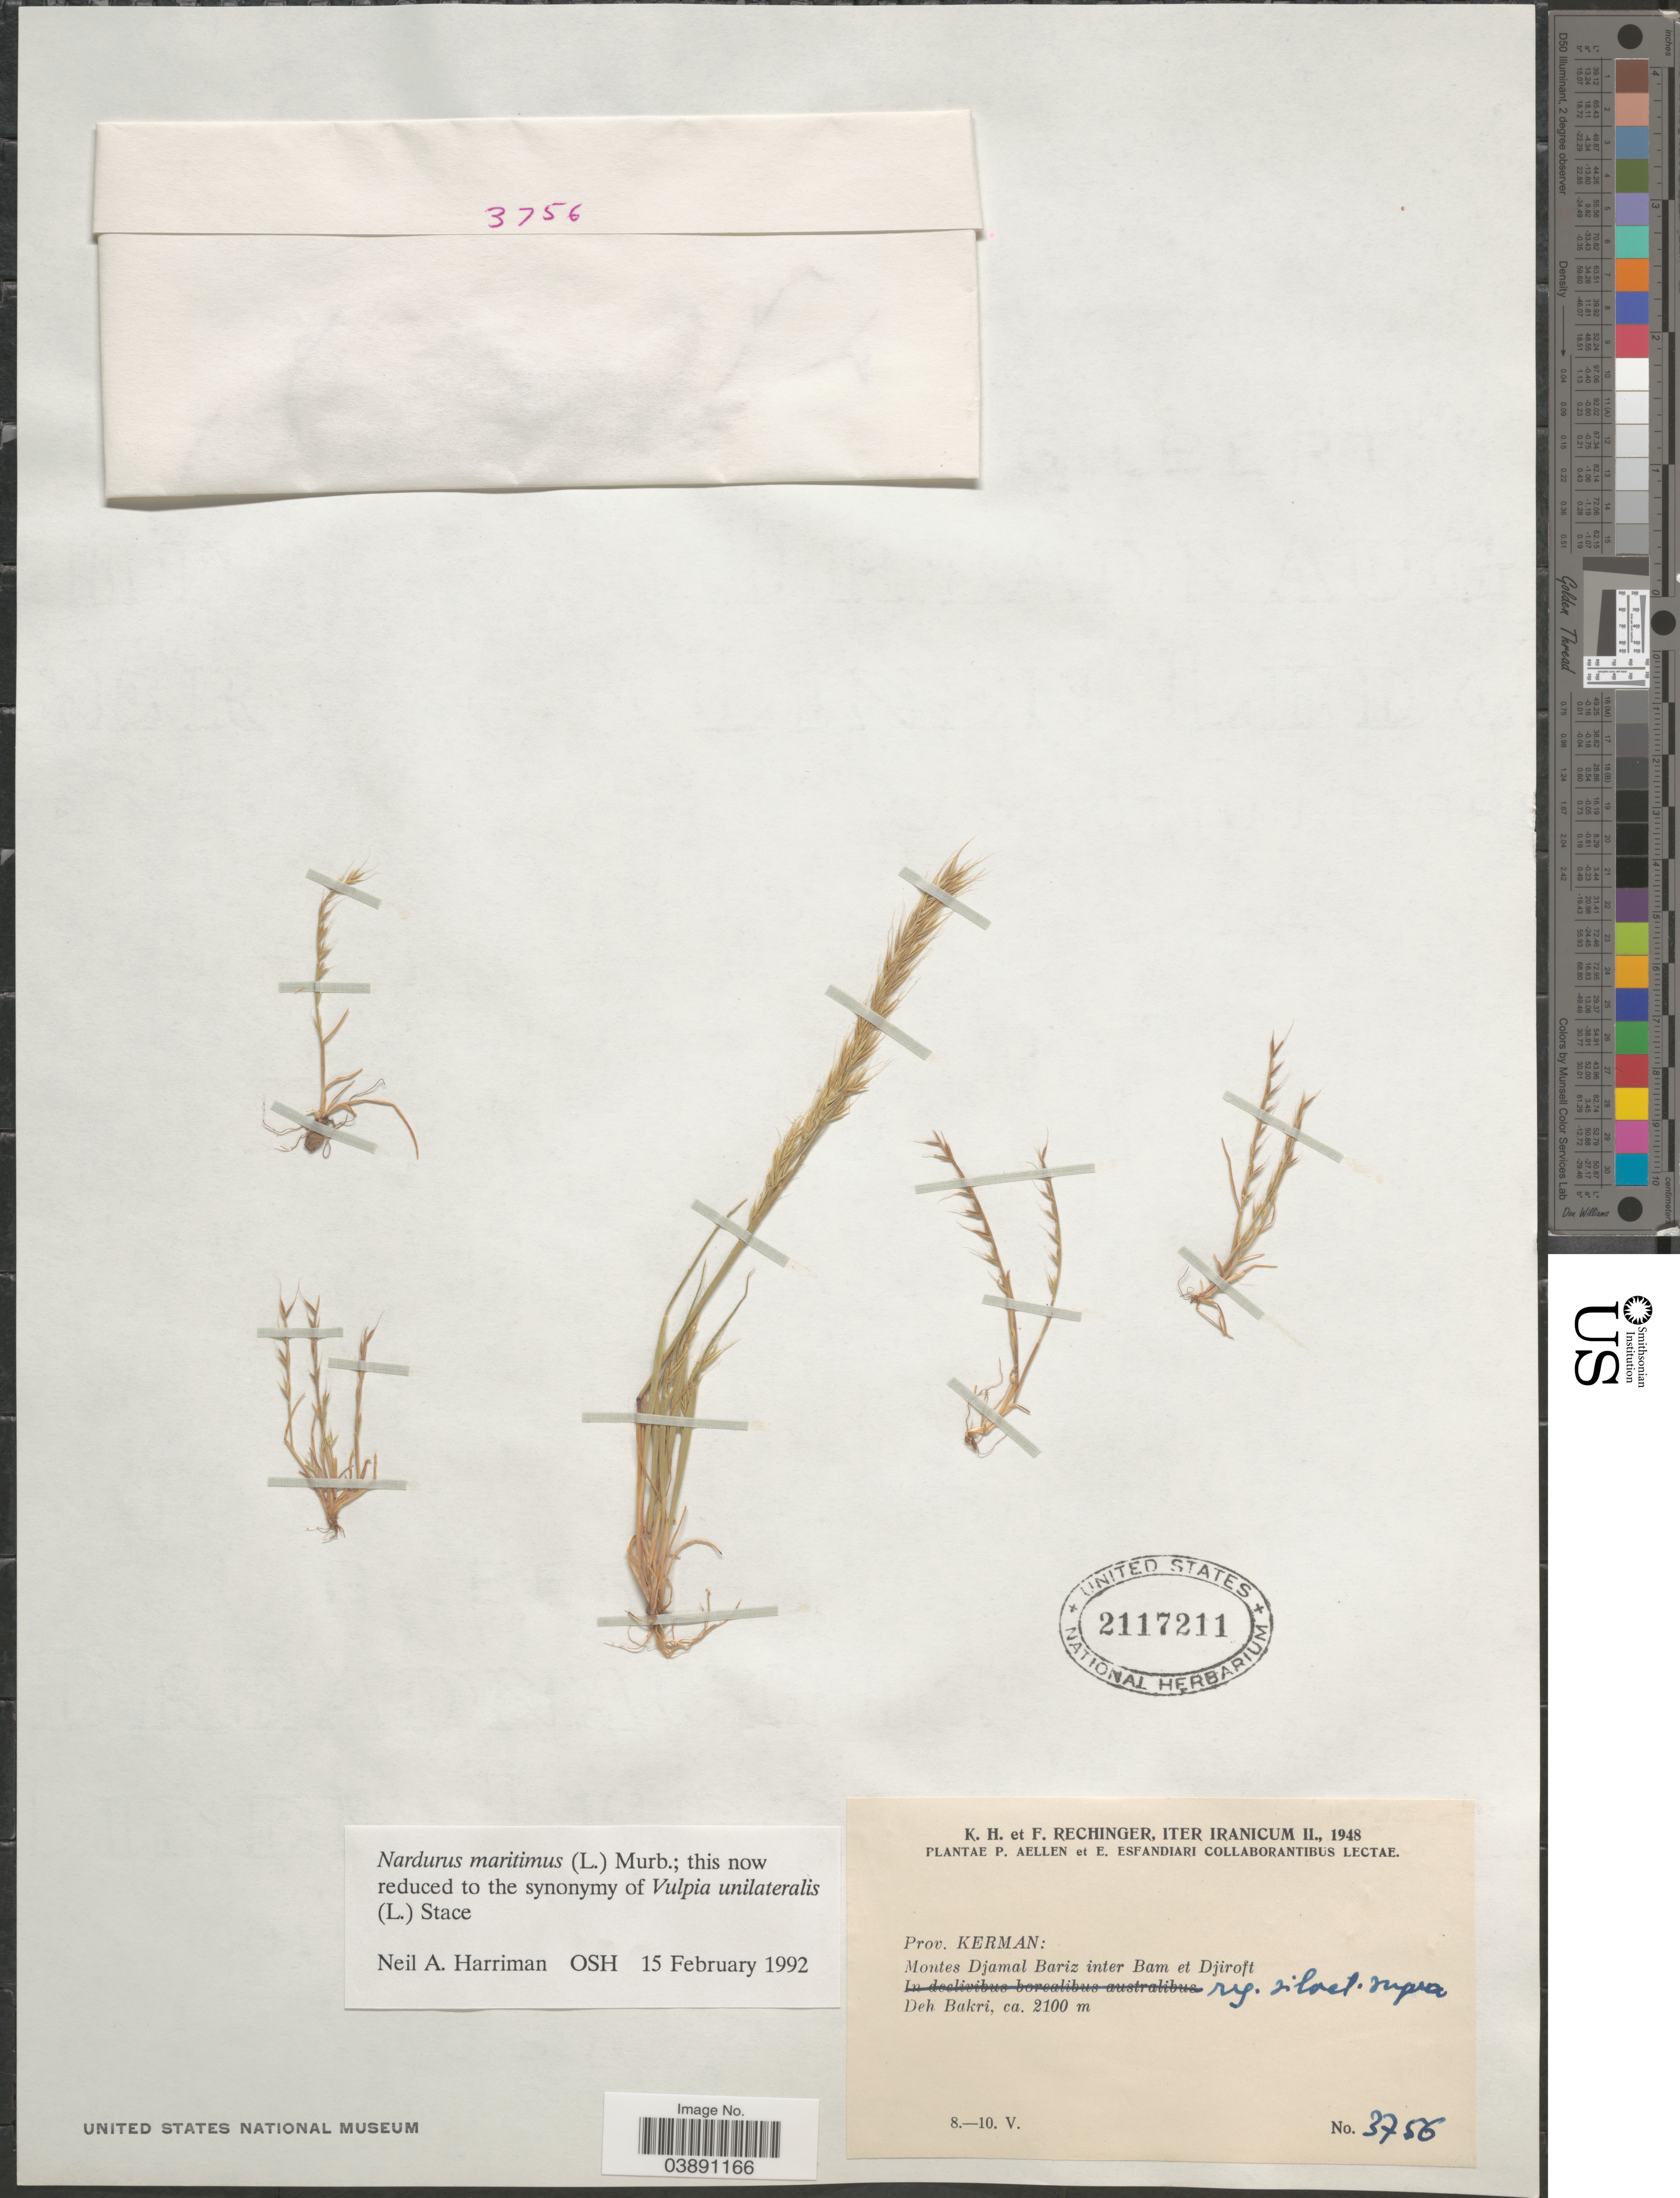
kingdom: Plantae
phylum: Tracheophyta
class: Liliopsida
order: Poales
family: Poaceae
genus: Festuca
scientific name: Festuca unilateralis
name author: Schrad.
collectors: K. H. Rechinger & F. Rechinger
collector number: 3756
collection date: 1948-05-08/1948-05-10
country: Iran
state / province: Kerman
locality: Prov. Kerman: Montes Djamal Bariz inter Bam et Djiroft. Reg. silvet [interpreted] supra. Deh Bakri.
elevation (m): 2100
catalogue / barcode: US 2117211